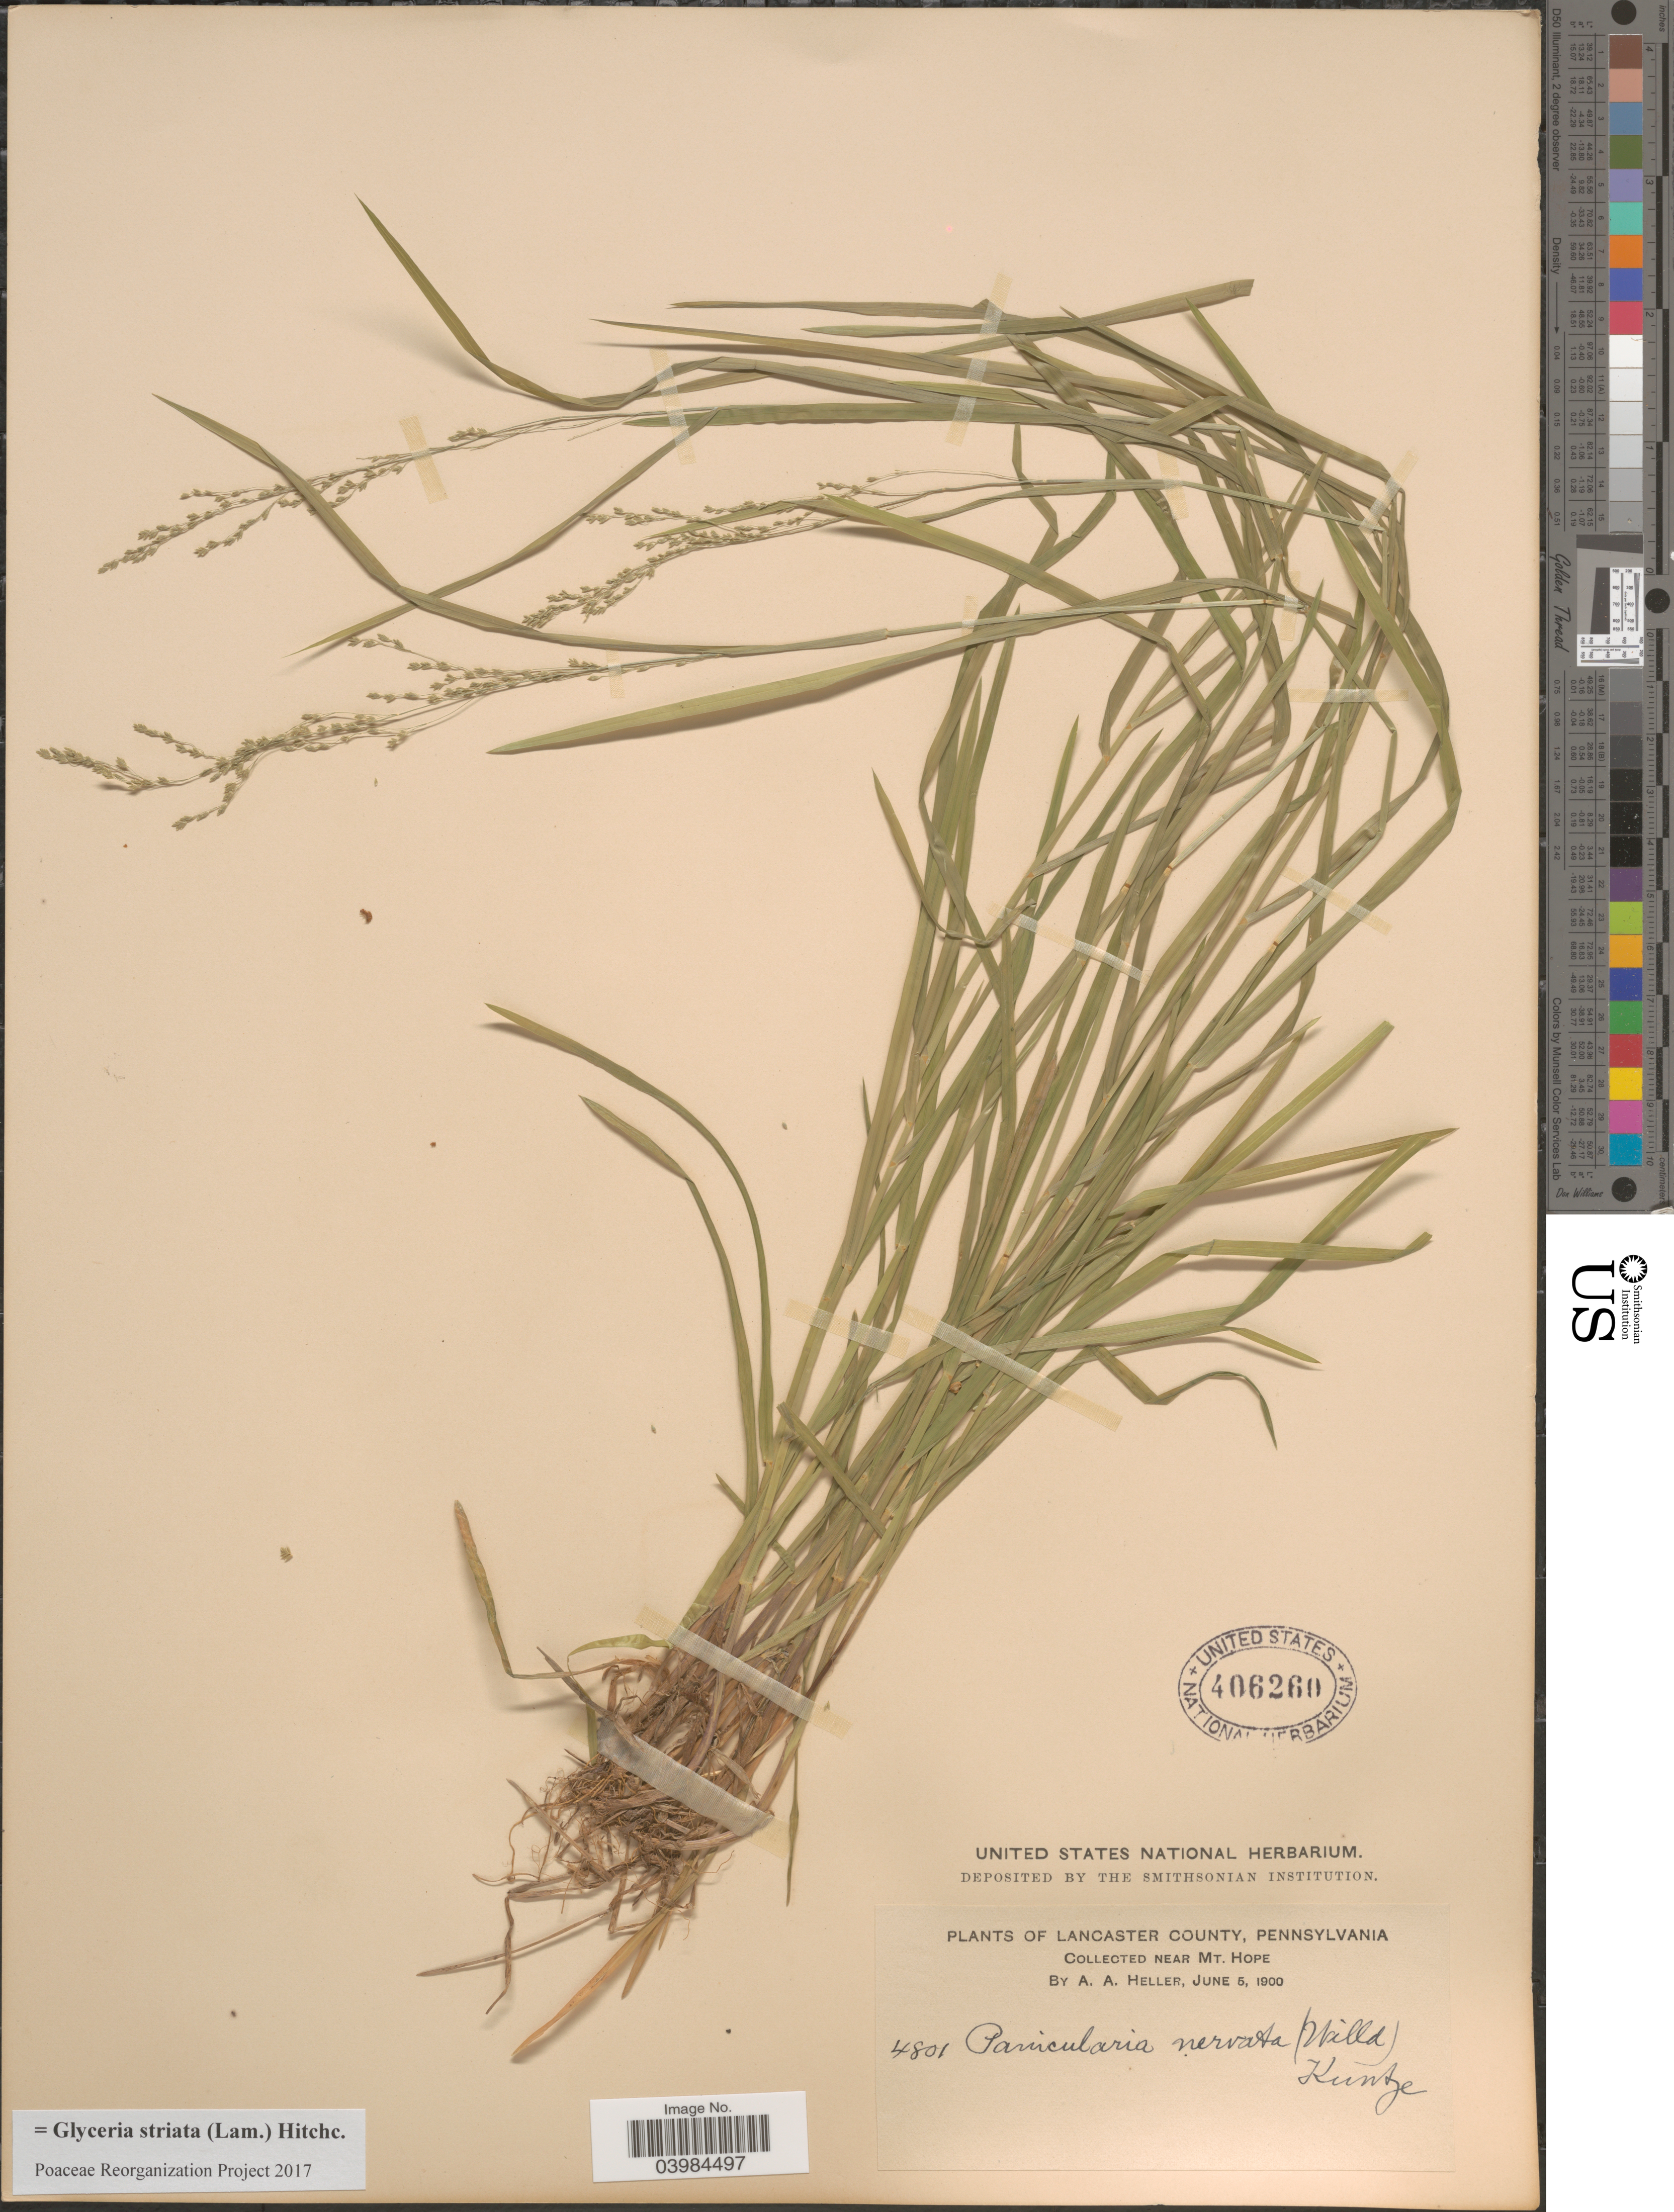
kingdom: Plantae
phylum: Tracheophyta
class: Liliopsida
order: Poales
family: Poaceae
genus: Glyceria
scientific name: Glyceria striata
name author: (Lam.) Hitchc.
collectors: A. A. Heller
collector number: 4801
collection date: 1900-06-05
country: United States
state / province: Pennsylvania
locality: Lancaster County, Near Mt. Hope.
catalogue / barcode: US 406260